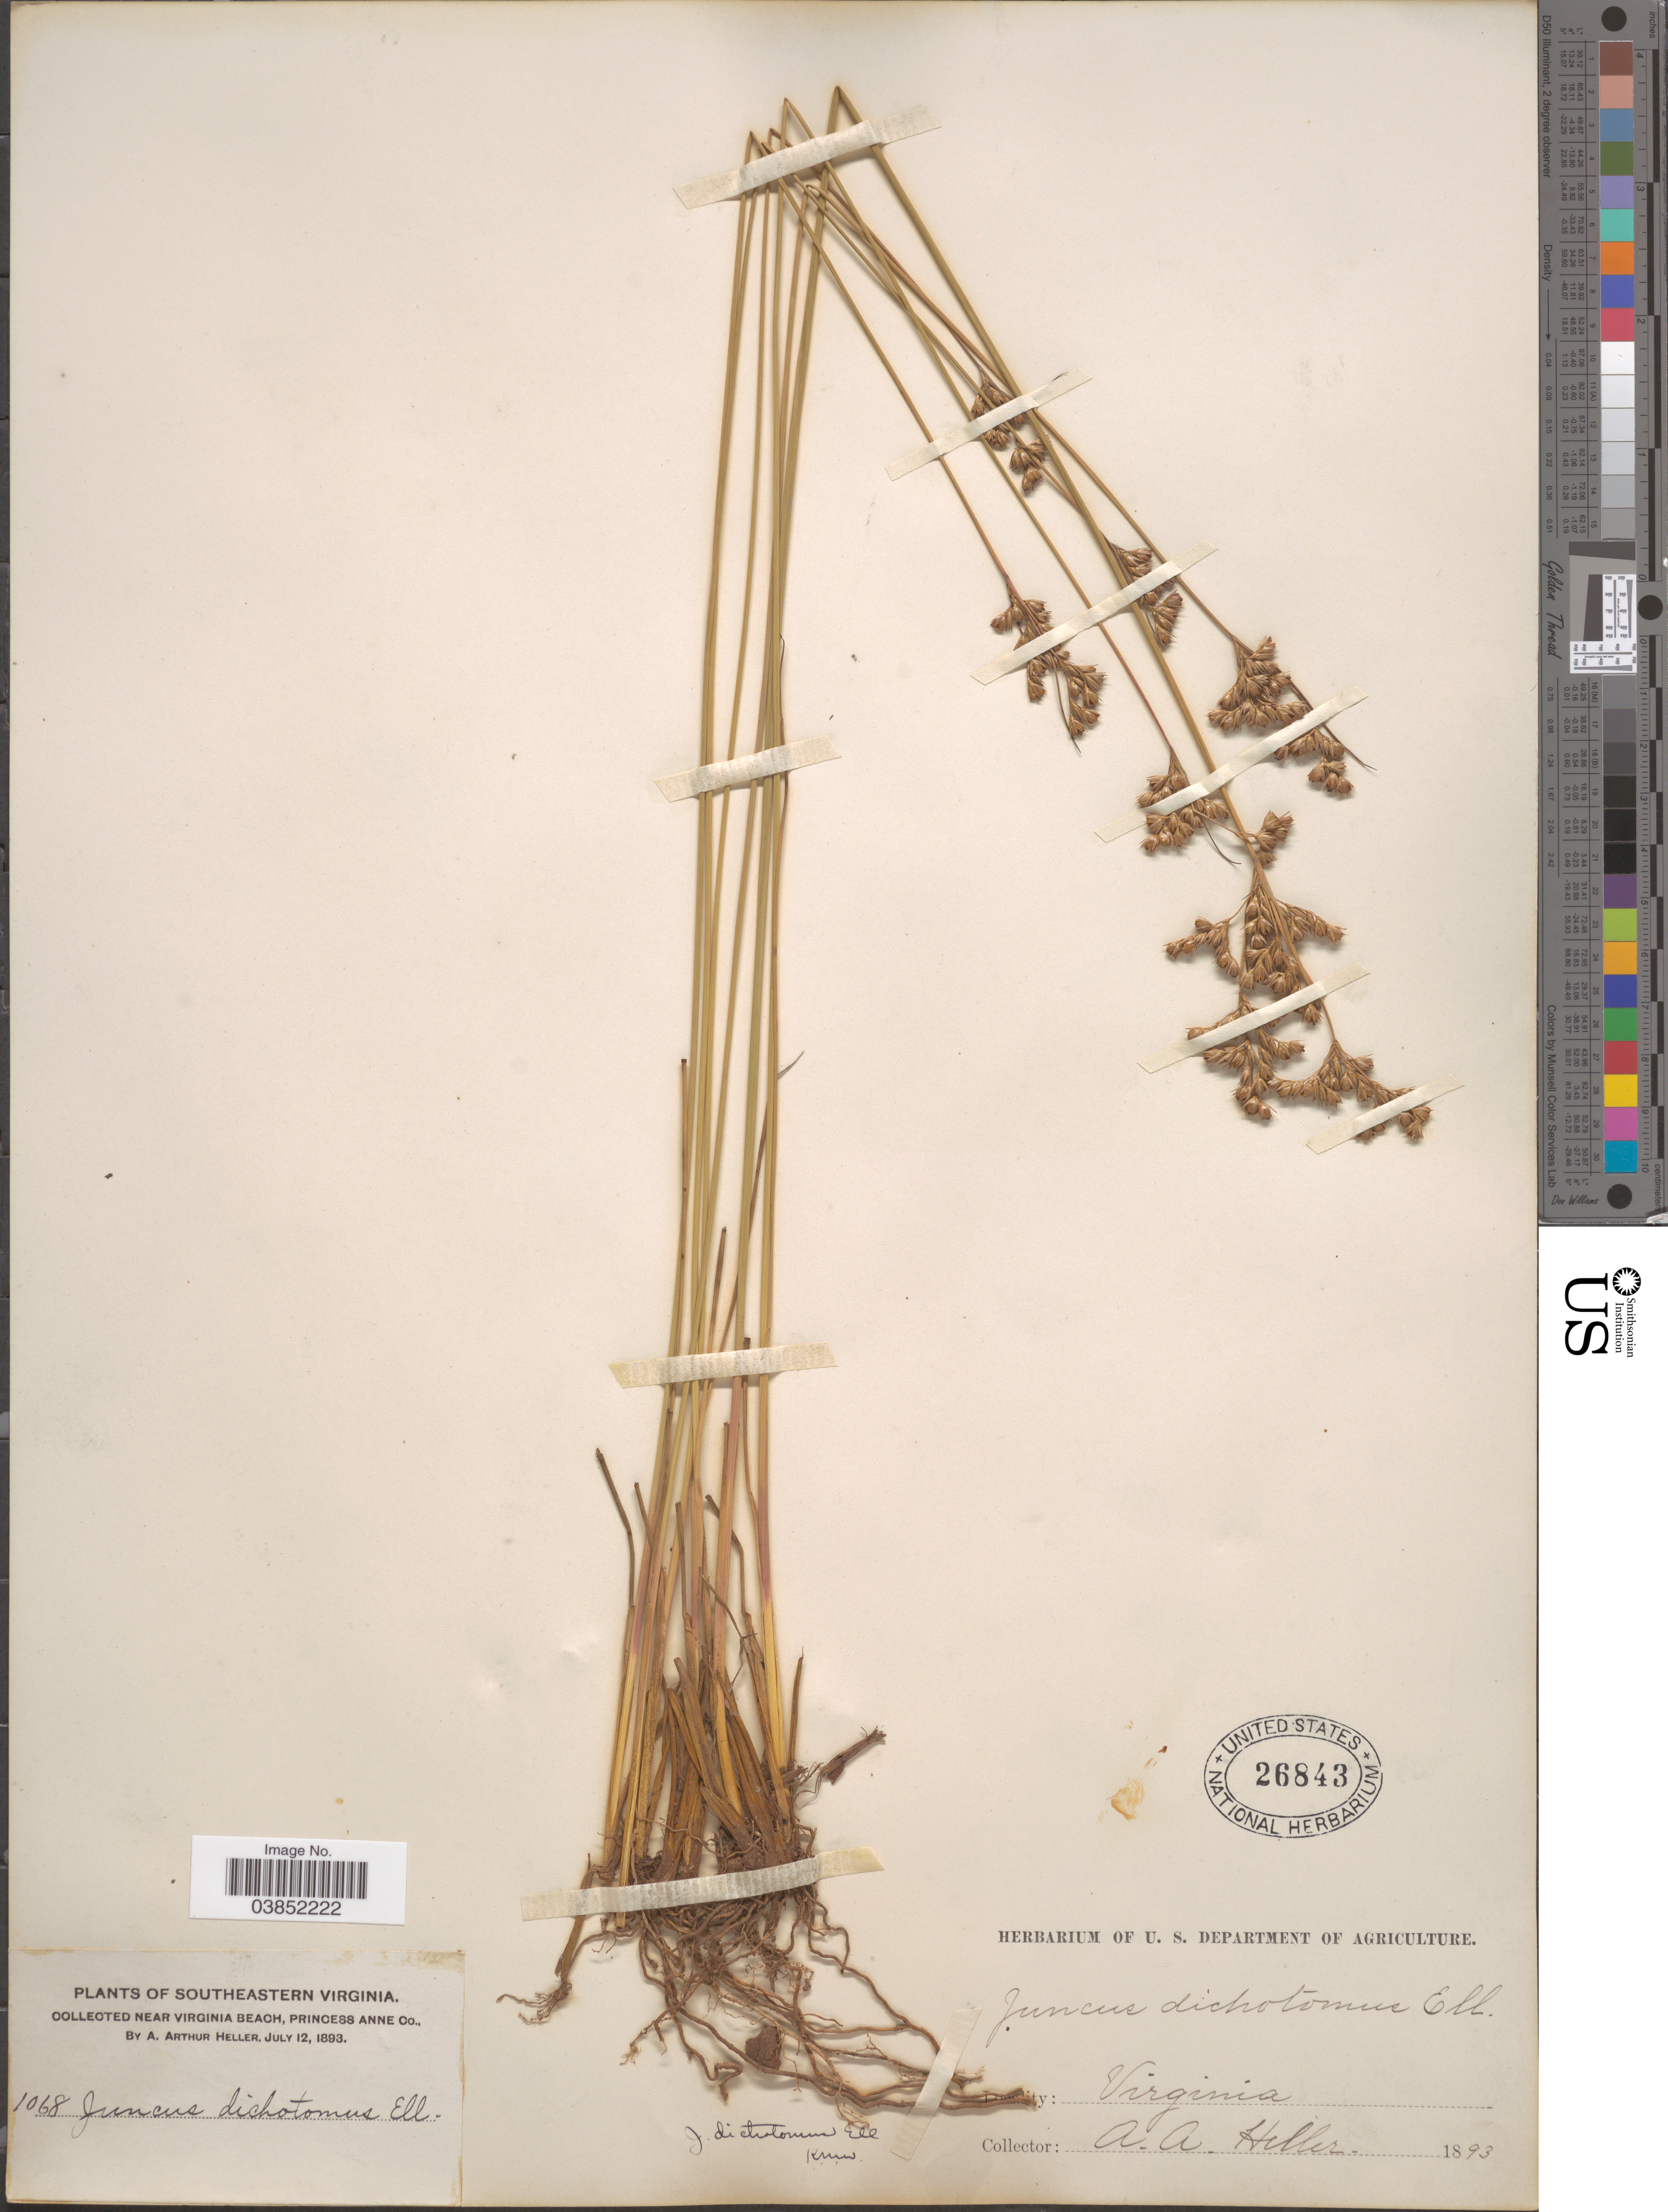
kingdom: Plantae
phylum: Tracheophyta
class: Liliopsida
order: Poales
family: Juncaceae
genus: Juncus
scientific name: Juncus dichotomus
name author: Elliott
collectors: A. A. Heller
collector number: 1068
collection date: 1893-07-12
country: United States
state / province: Virginia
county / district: City of Virginia Beach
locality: Southeastern Virginia. Near Virginia Beach, Princess Anne (=historic county name) Co.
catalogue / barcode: US 26843